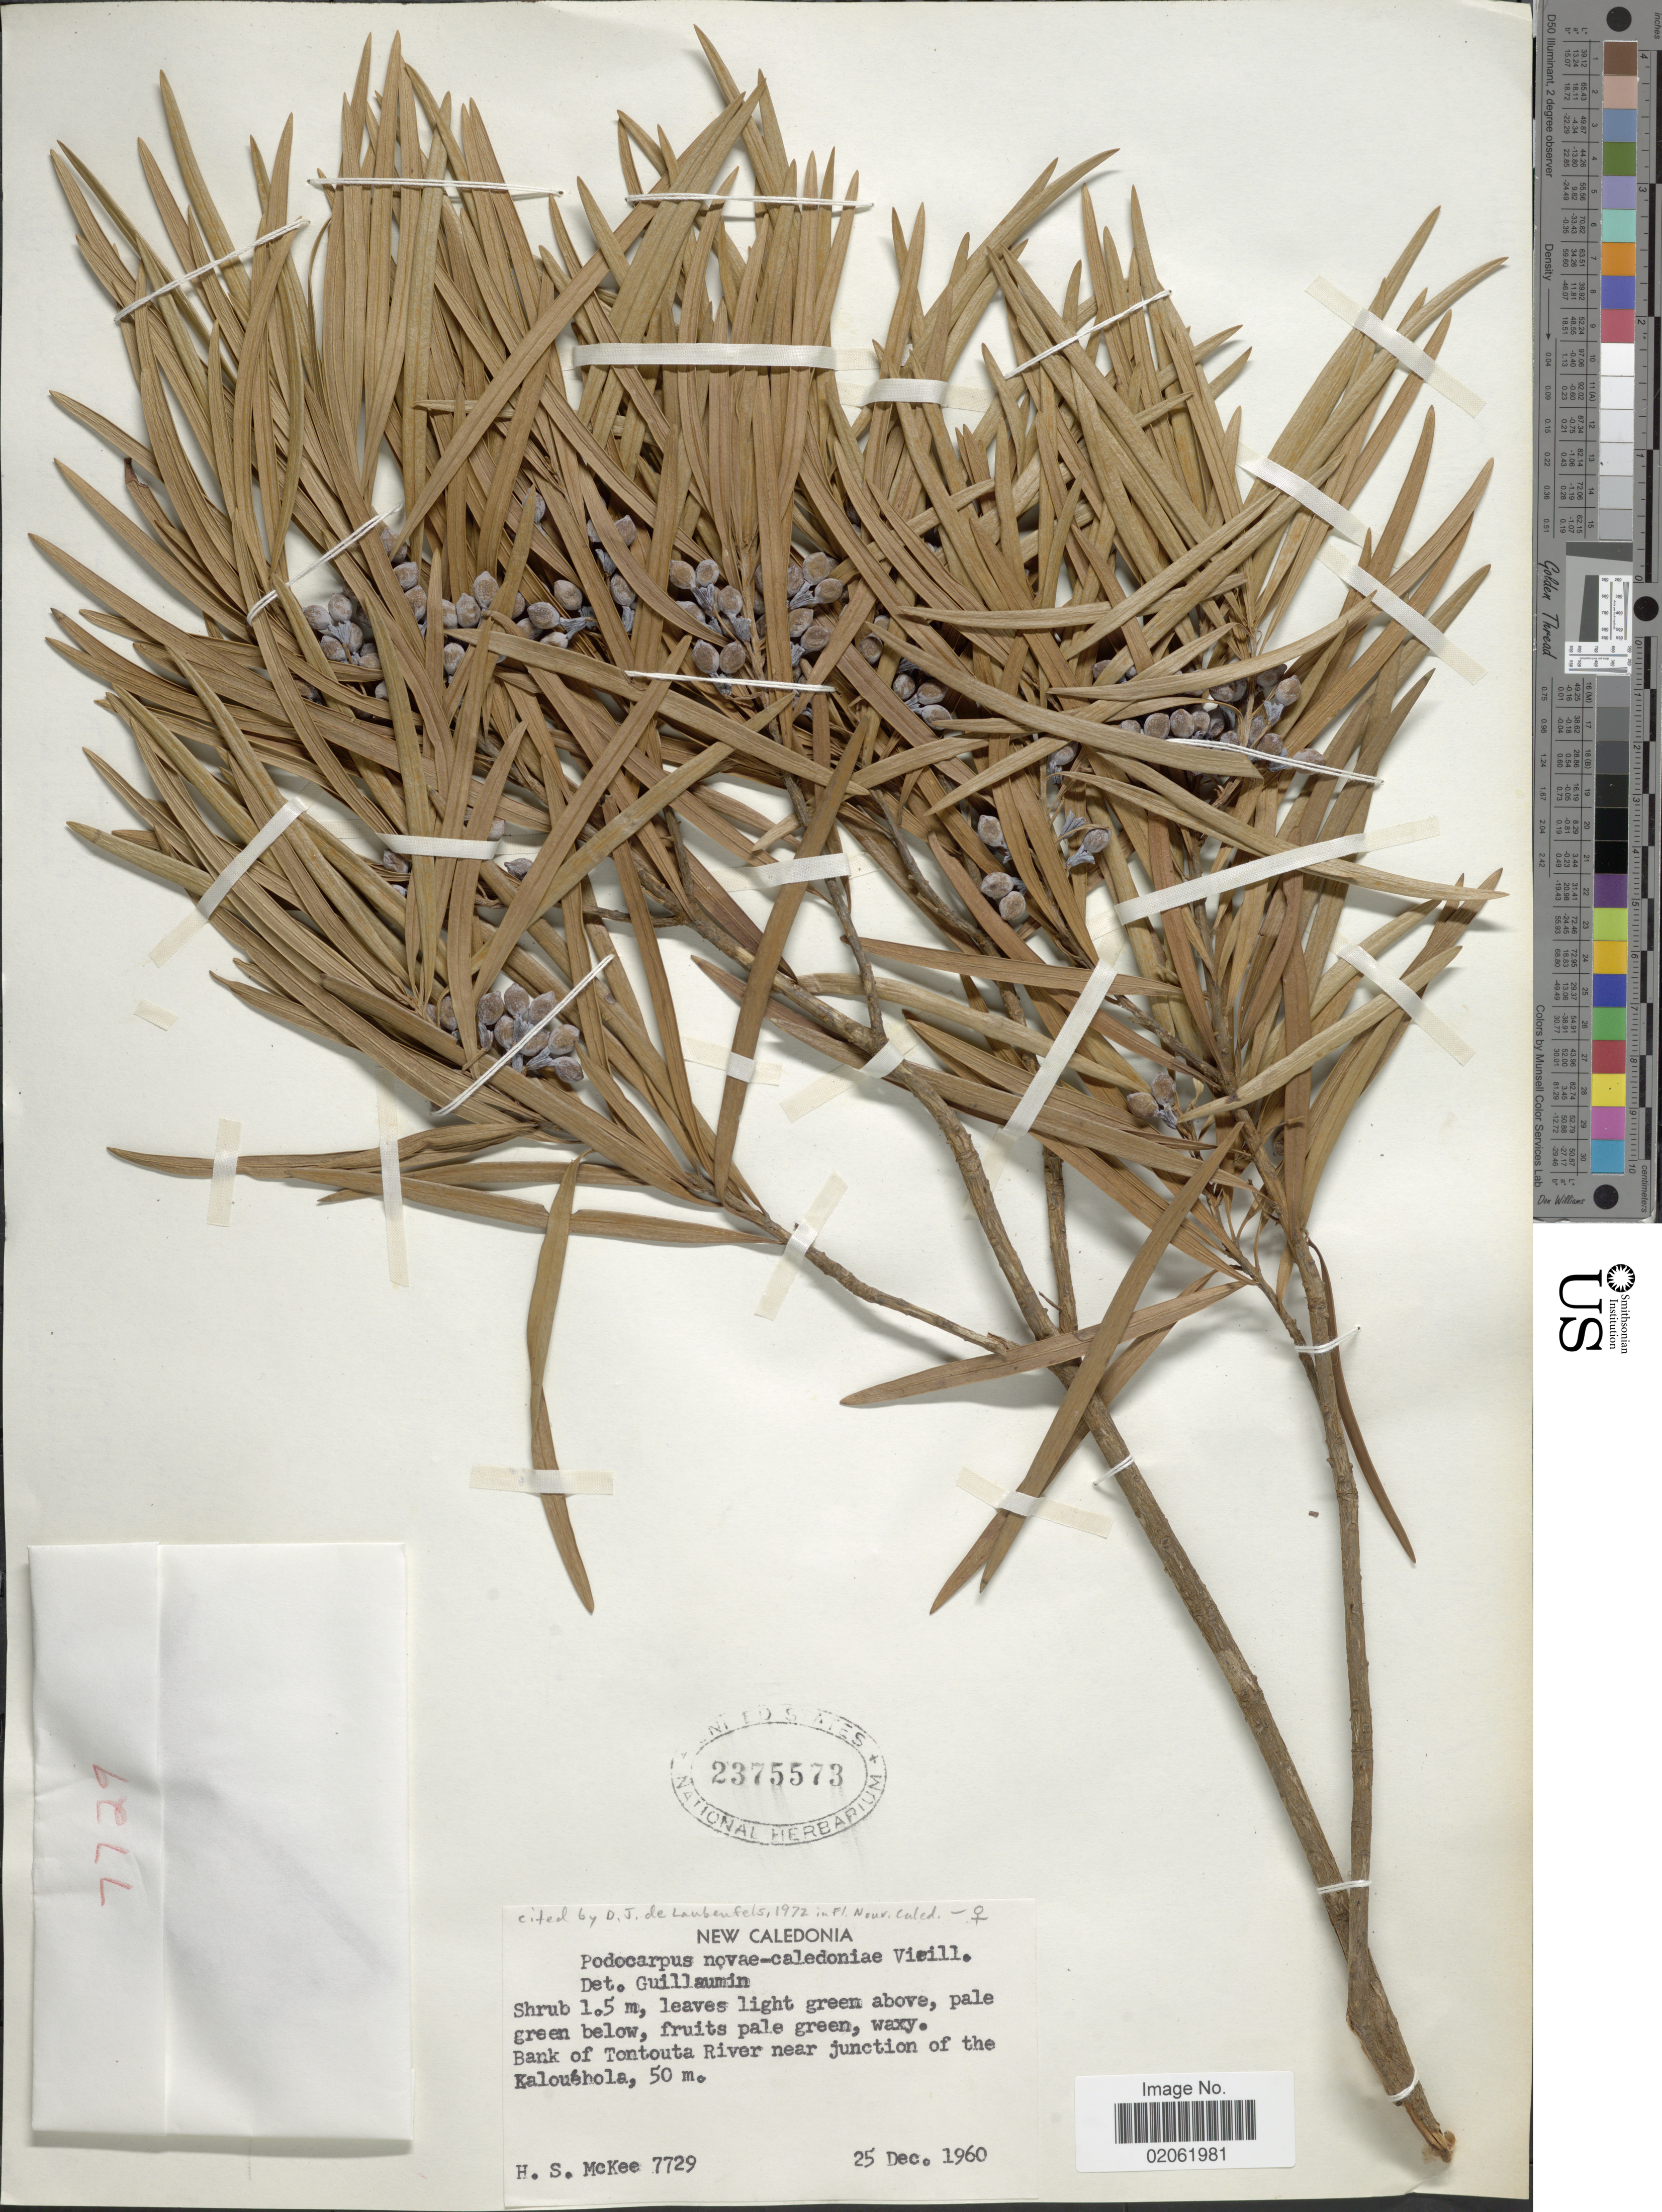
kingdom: Plantae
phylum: Tracheophyta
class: Pinopsida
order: Pinales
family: Podocarpaceae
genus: Podocarpus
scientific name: Podocarpus novae-caledoniae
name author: Vieill. ex Brongn. & Gris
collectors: H. S. McKee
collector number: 7729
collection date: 1960-12-25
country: New Caledonia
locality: New Caledonia. Bank of Tontouta River near junction of the Kalouehola.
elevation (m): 50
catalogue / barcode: US 2375573